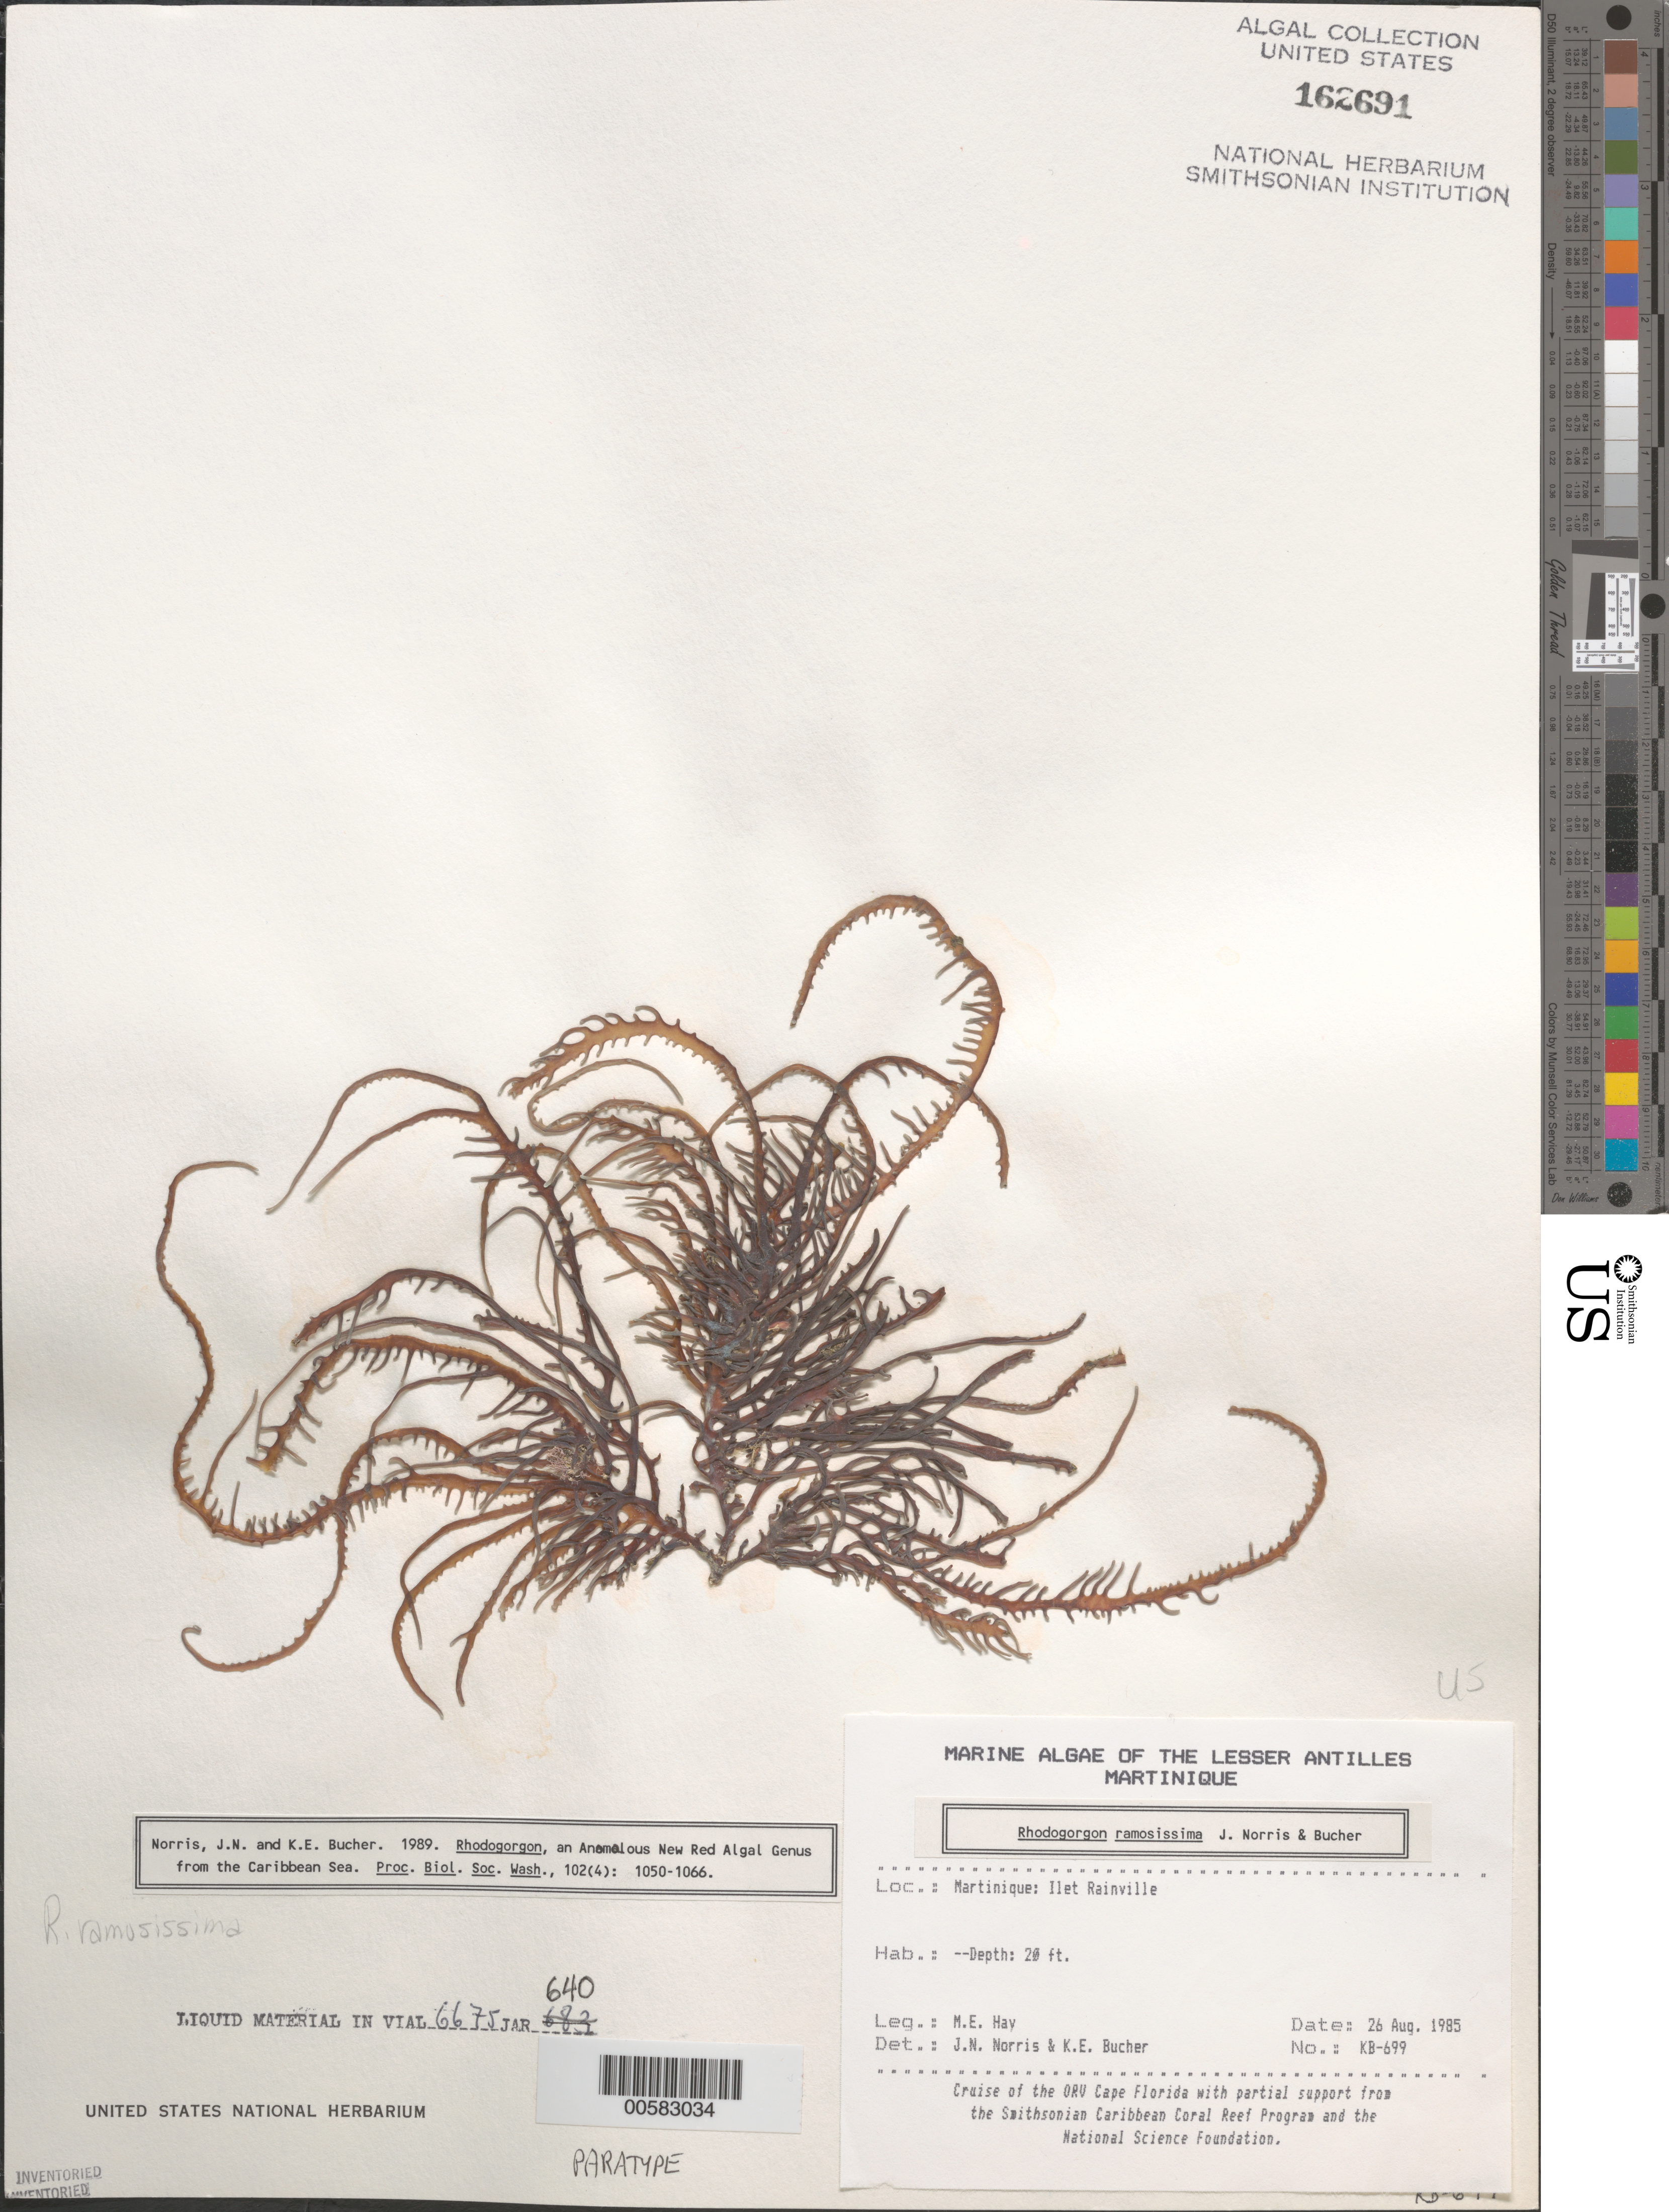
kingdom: Plantae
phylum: Rhodophyta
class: Florideophyceae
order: Rhodogorgonales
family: Rhodogorgonaceae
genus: Rhodogorgon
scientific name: Rhodogorgon ramosissima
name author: J.N. Norris & K.E. Bucher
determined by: Norris, J. N.; Bucher, K. E.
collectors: M. E. Hay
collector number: KB-699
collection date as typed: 26 Aug 1985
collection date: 1985-08-26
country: Martinique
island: Ilet Rainville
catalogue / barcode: US 162691